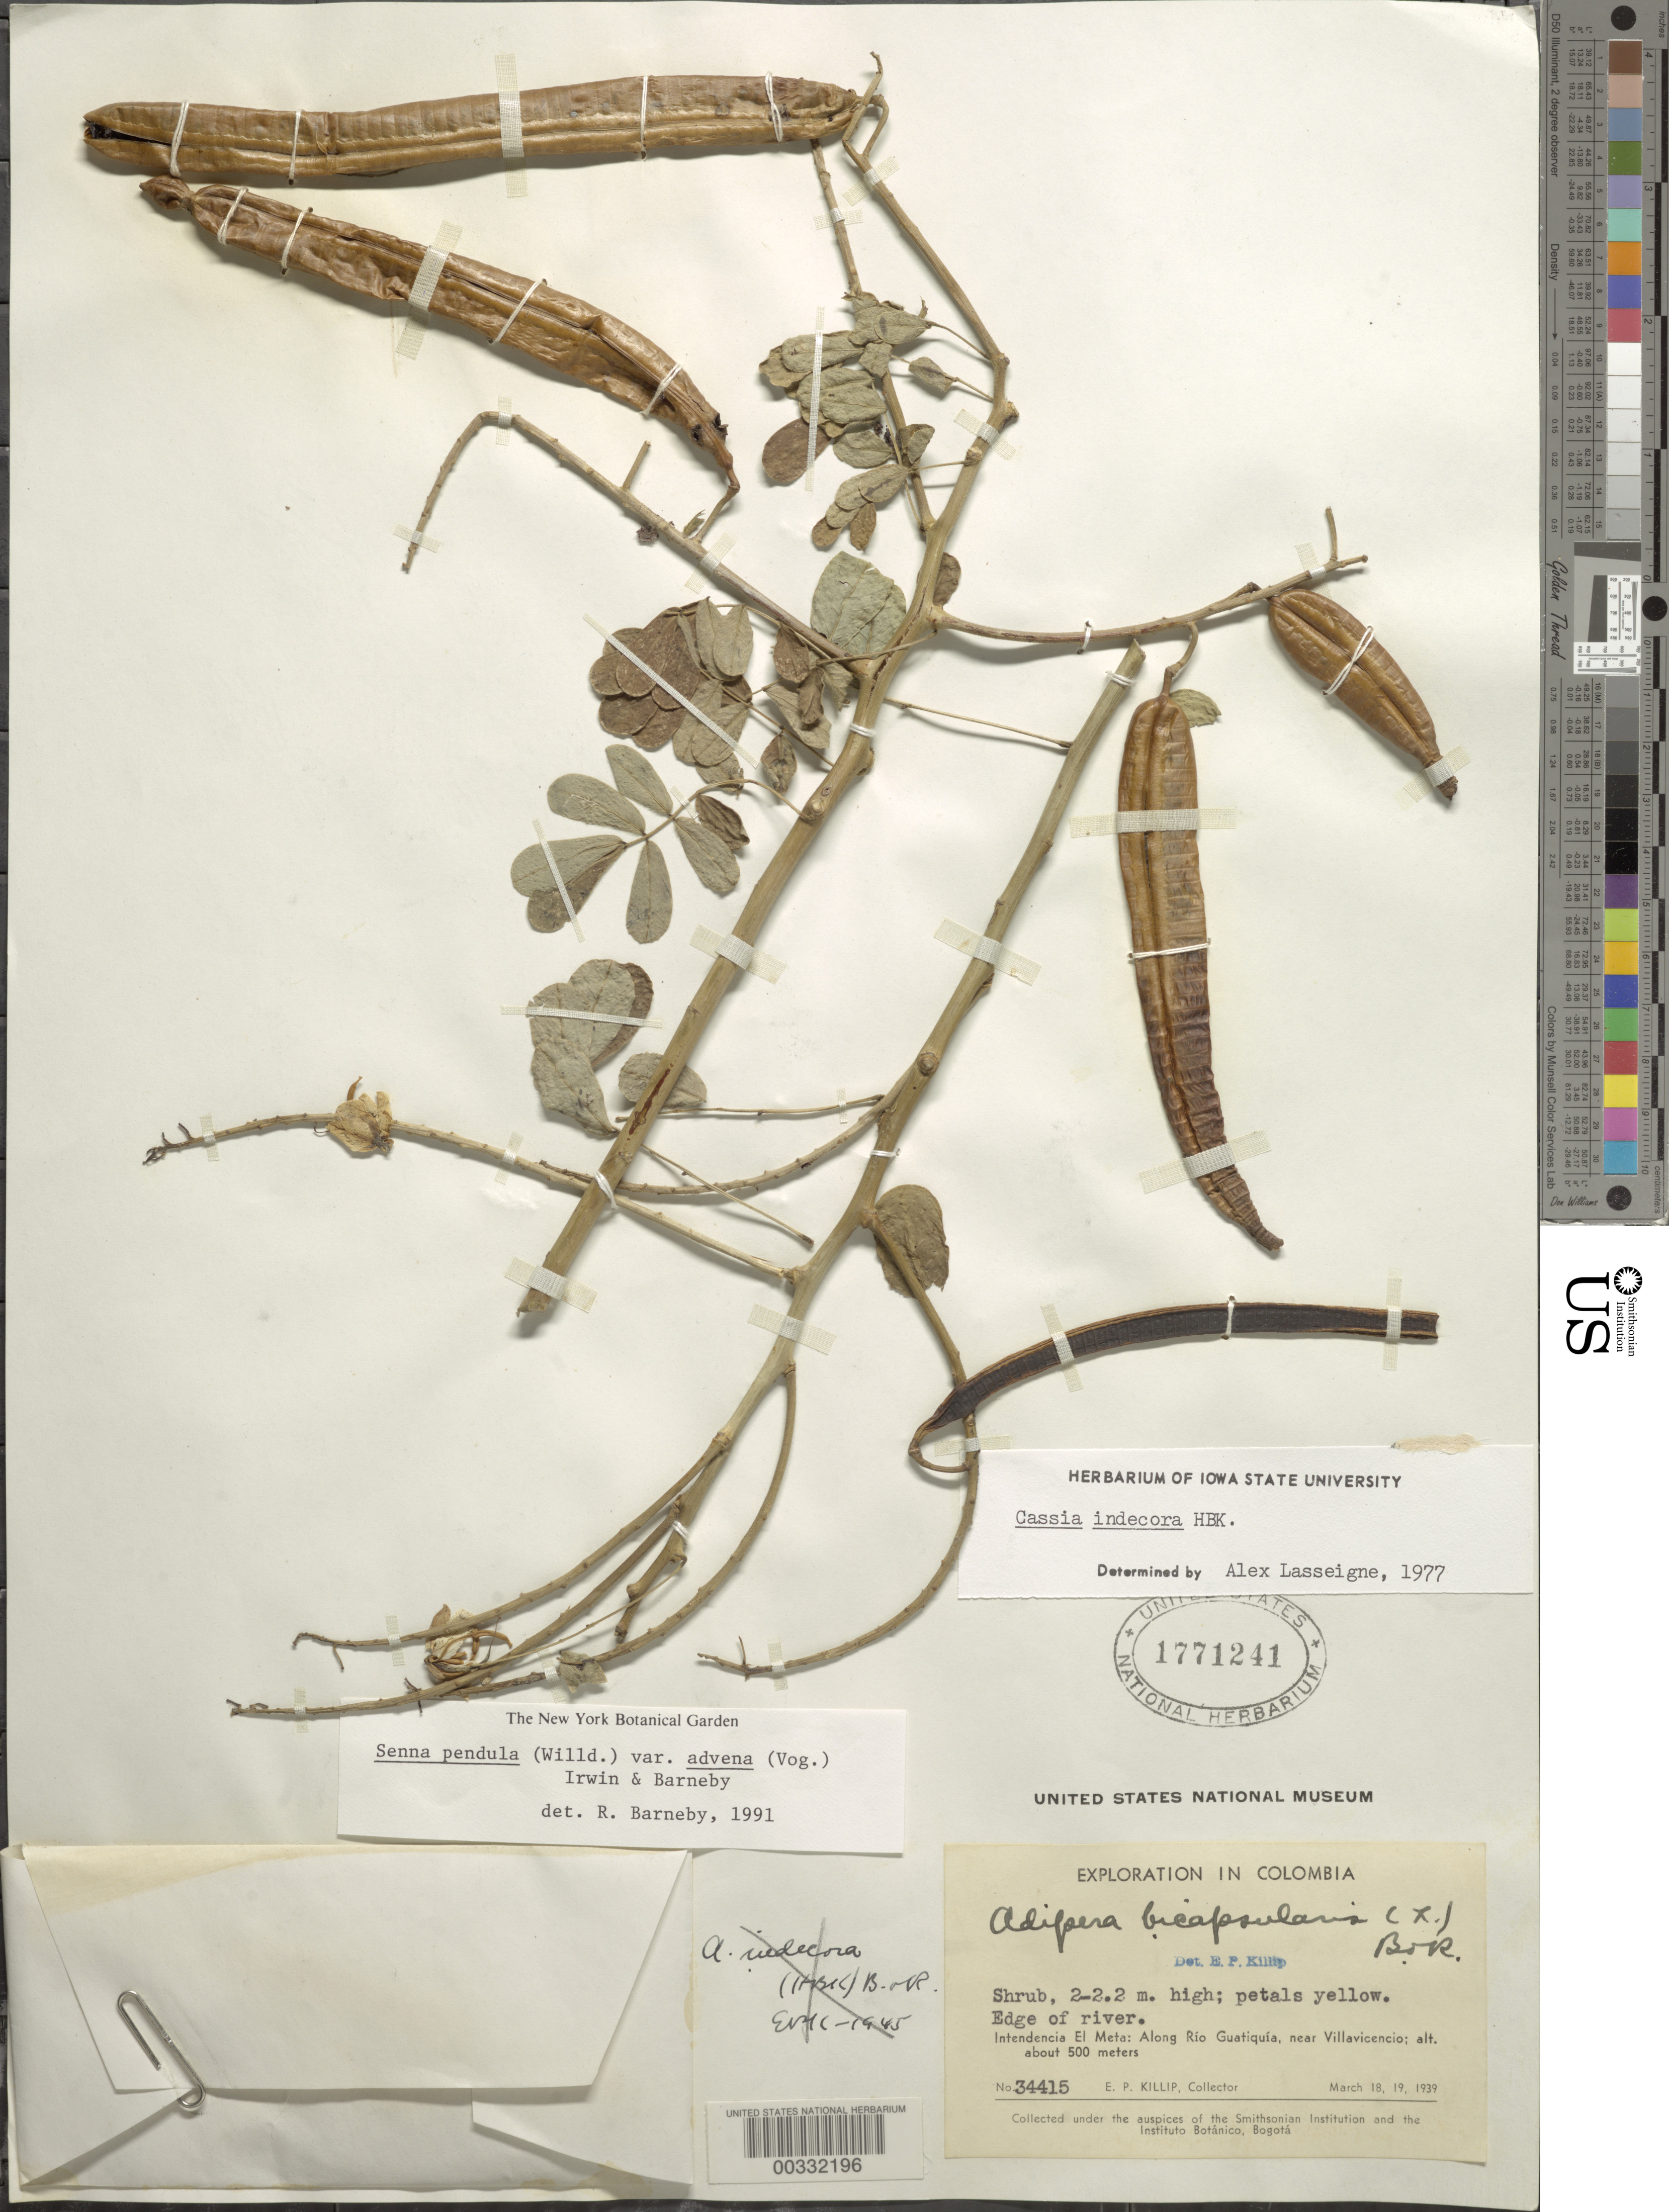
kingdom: Plantae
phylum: Tracheophyta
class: Magnoliopsida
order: Fabales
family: Fabaceae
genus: Senna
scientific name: Senna pendula var. advena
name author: (Vogel) H.S. Irwin & Barneby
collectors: E. P. Killip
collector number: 34415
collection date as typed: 18 Mar 1939 and 19 Mar 1939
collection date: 1939-03-18,1939-03-19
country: Colombia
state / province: Meta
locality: Along Rio Guatiquia near Villa Vicencia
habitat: Edge of river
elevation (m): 500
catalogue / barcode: US 1771241